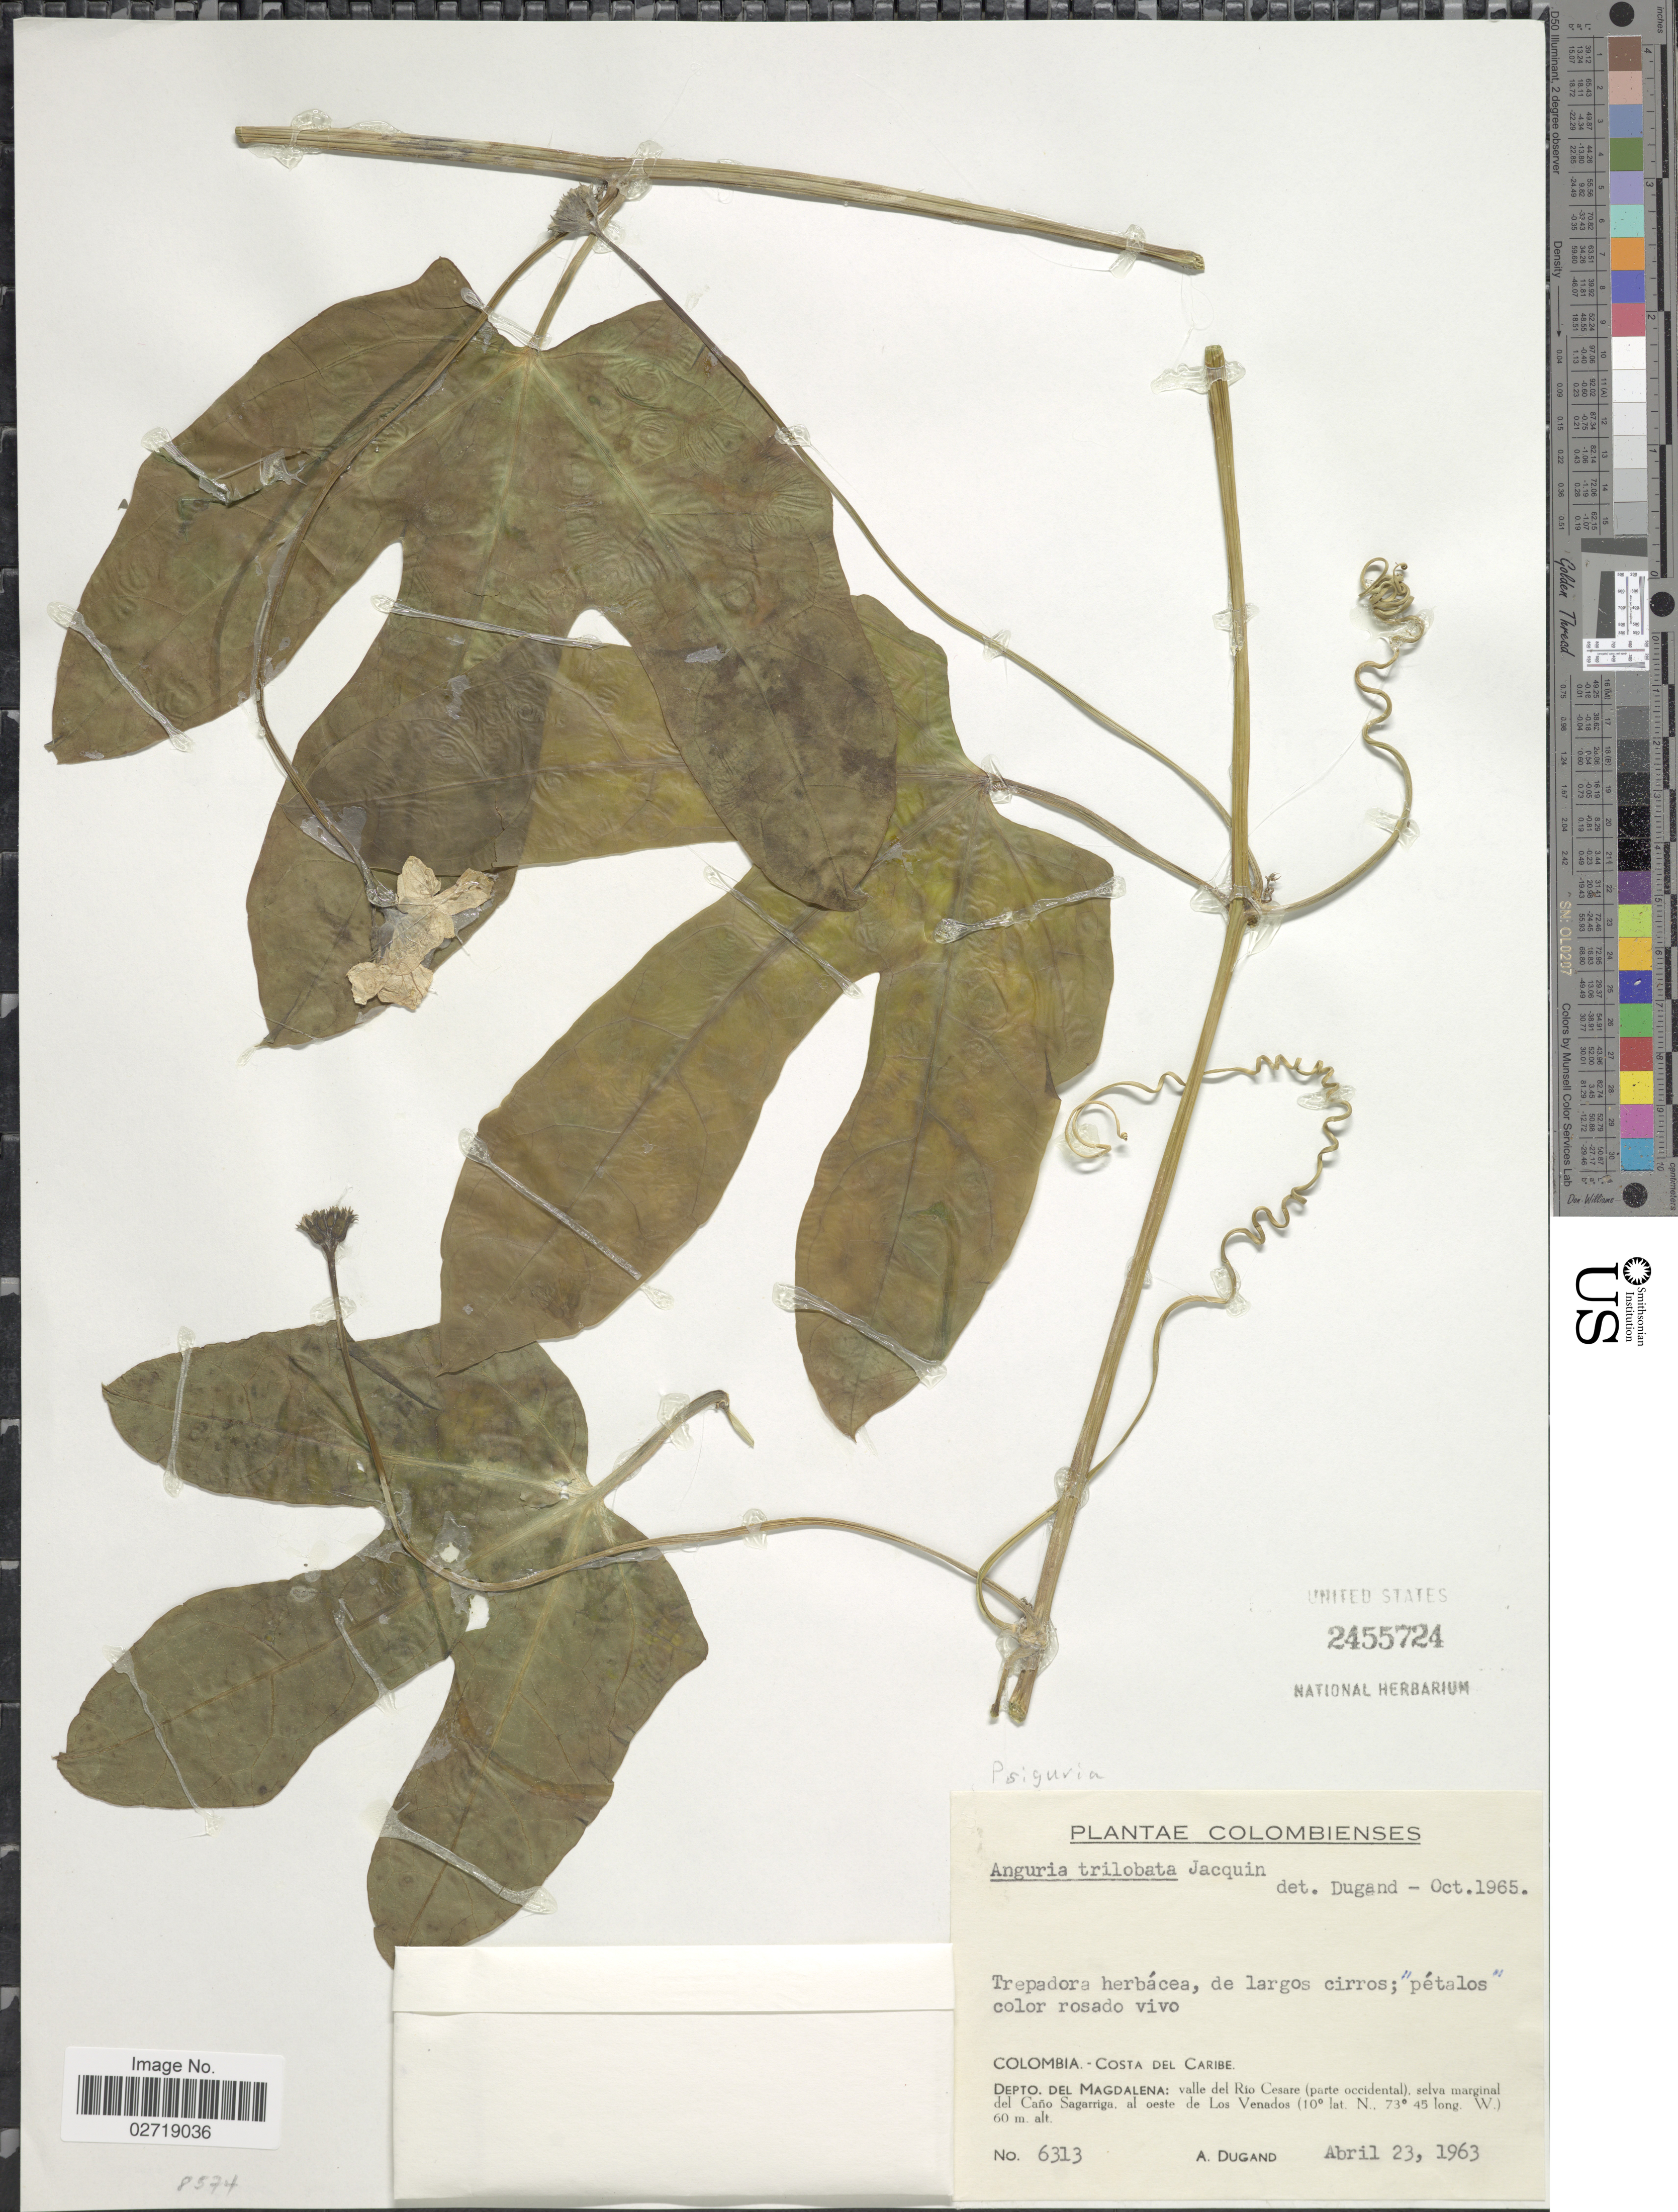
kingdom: Plantae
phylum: Tracheophyta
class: Magnoliopsida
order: Cucurbitales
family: Cucurbitaceae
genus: Psiguria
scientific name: Psiguria sp.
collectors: A. Dugand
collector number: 6313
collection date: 1963-04-23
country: Colombia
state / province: Magdalena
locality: Costa del Caribe. valle del Rio Cesare (parte occidental), selva marginal del Cano Sagarriga, al oeste de Los Venados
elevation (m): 60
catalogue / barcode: US 2455724